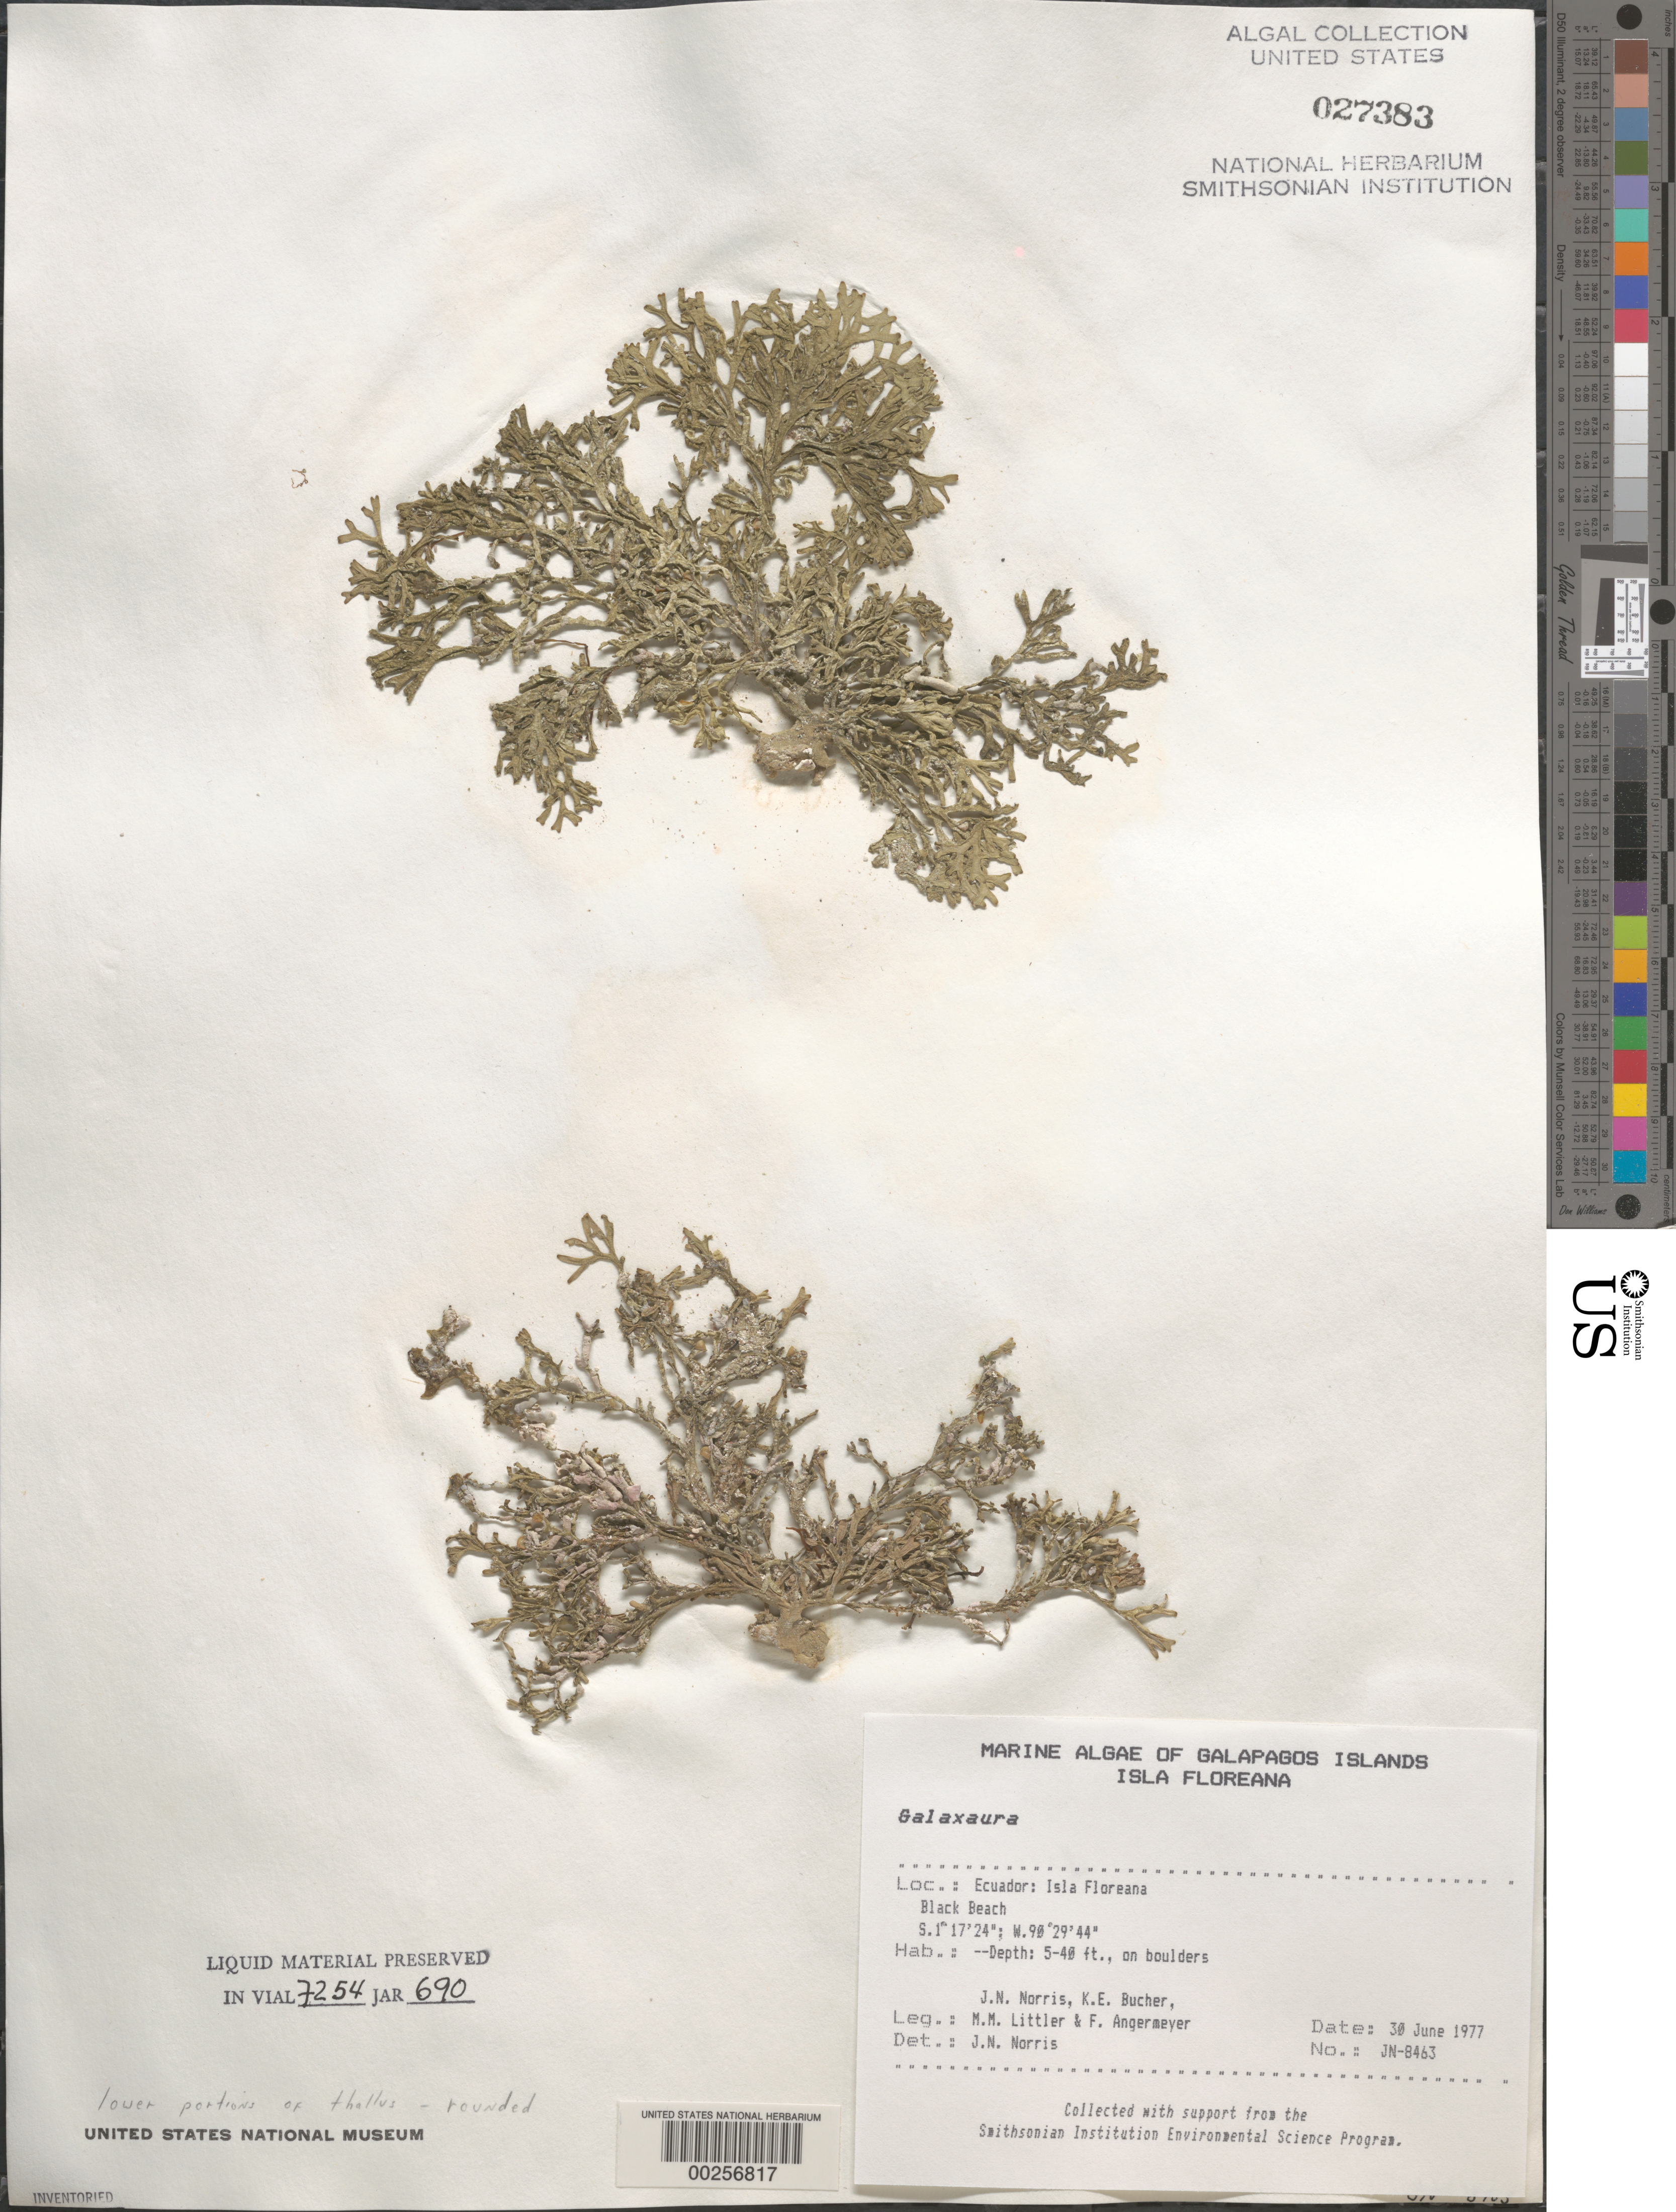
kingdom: Plantae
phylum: Rhodophyta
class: Florideophyceae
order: Nemaliales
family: Galaxauraceae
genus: Galaxaura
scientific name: Galaxaura sp.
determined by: Norris, James N.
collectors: J. N. Norris, K. E. Bucher, M. M. Littler & F. Angermeyer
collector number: JN-8463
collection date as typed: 30 Jun 1977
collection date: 1977-06-30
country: Ecuador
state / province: Colón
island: Floreana [Charles, Santa Maria]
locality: Black Beach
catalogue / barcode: US 27383